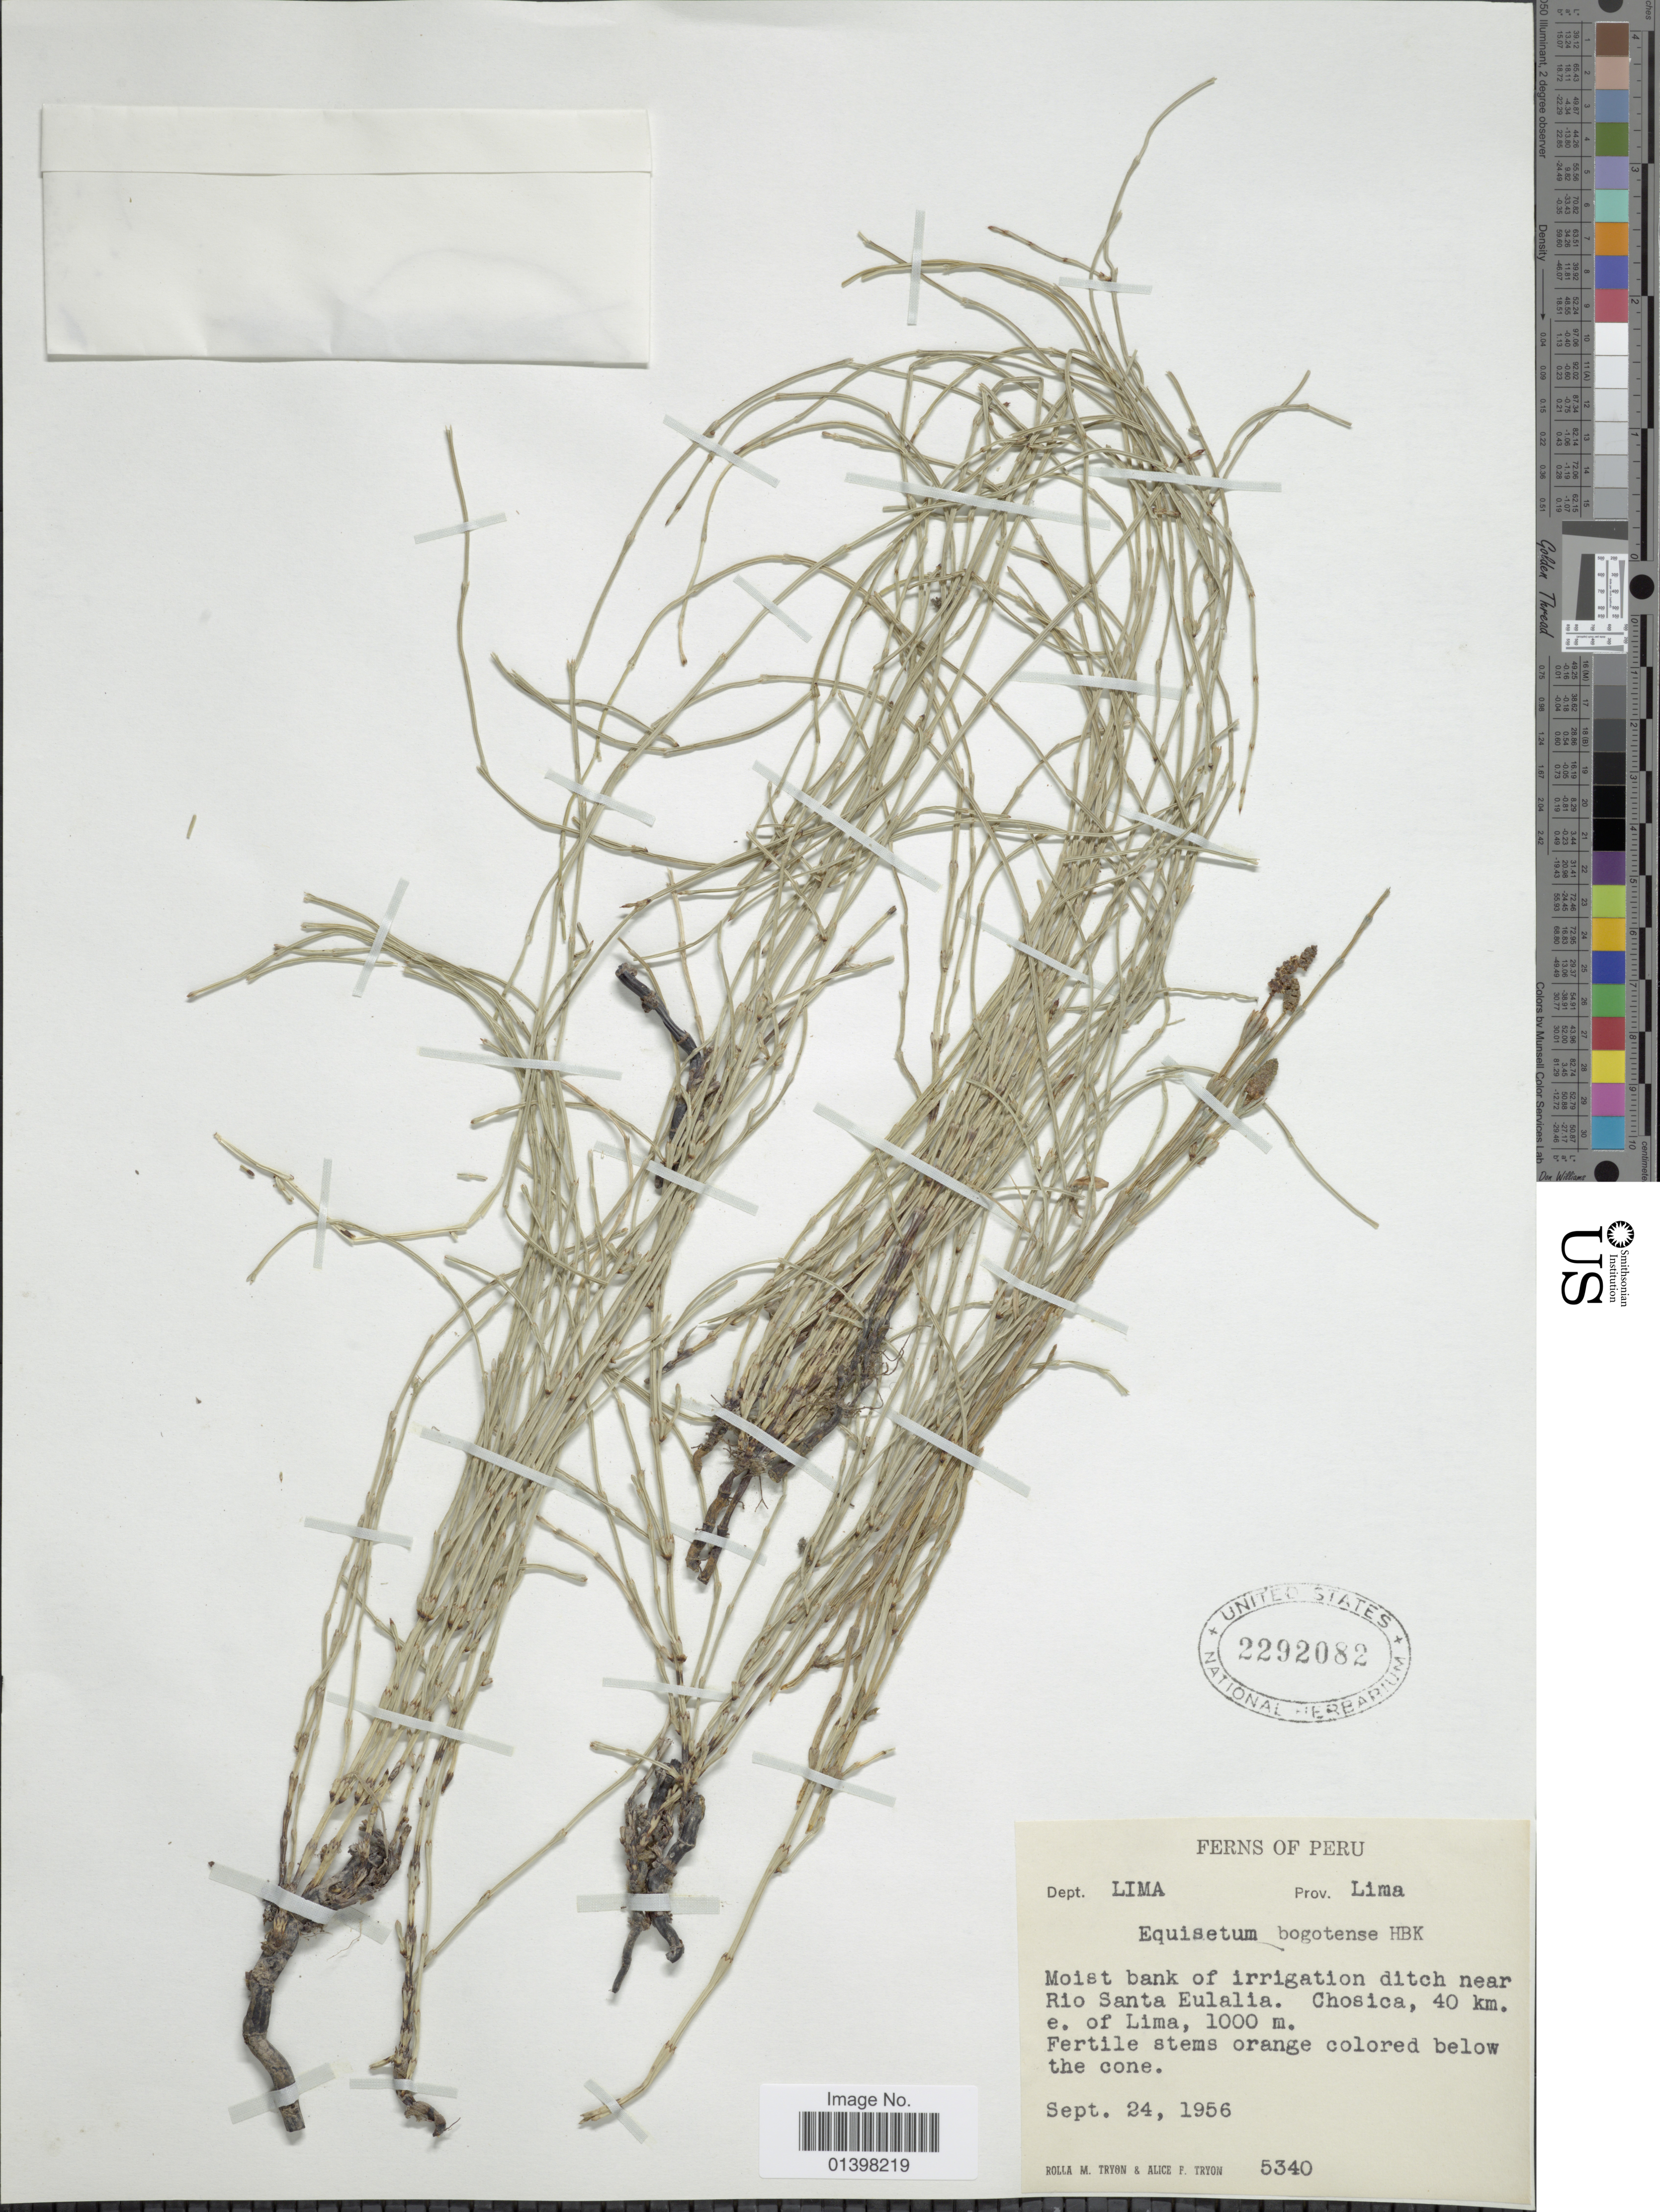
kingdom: Plantae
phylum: Tracheophyta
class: Polypodiopsida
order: Equisetales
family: Equisetaceae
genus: Equisetum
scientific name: Equisetum bogotense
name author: Kunth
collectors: R. M. Tryon & A. F. Tryon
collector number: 5340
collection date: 1956-09-24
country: Peru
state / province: Lima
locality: Dept. Lima, Moist bank of irrigation ditch near Santa Eulalia. Chosica, 40 km. e. of Lima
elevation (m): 1000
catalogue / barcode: US 2292082